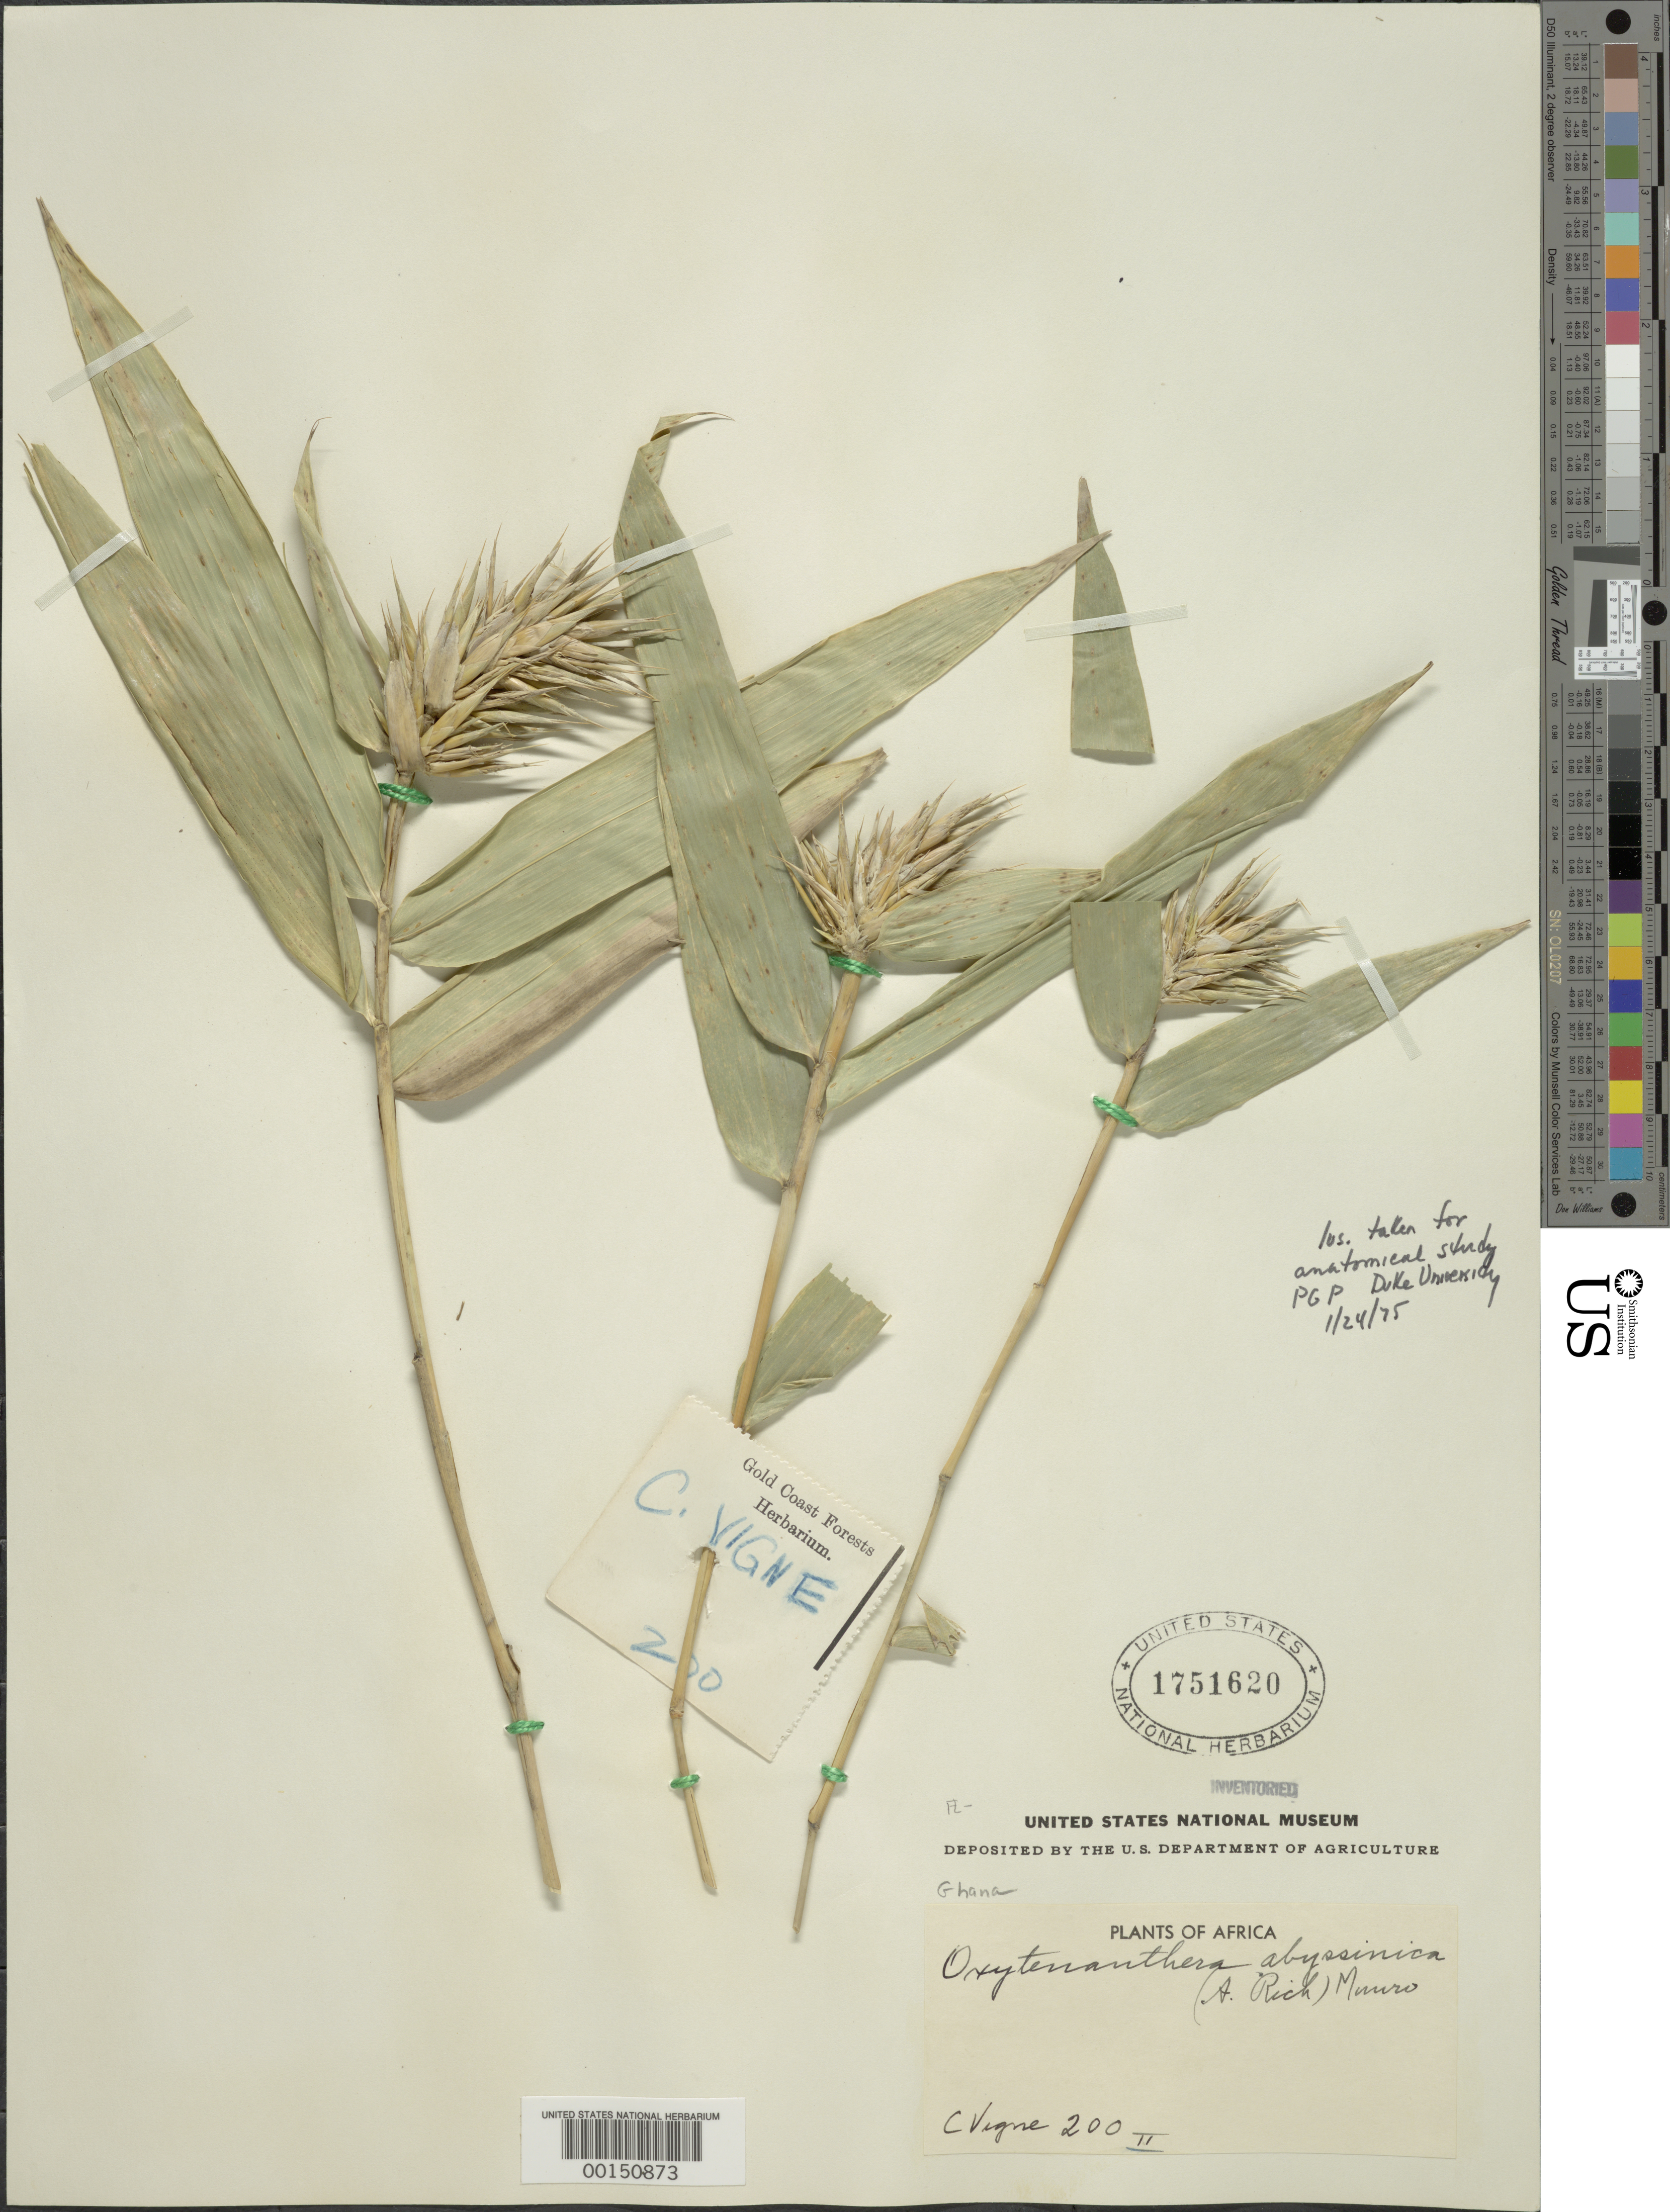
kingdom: Plantae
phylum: Tracheophyta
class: Liliopsida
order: Poales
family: Poaceae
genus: Oxytenanthera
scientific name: Oxytenanthera abyssinica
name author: (A. Rich.) Munro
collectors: C. Vigne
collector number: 200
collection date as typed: Oct 1938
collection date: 1938-10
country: Ghana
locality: Gambaga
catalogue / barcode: US 1751620